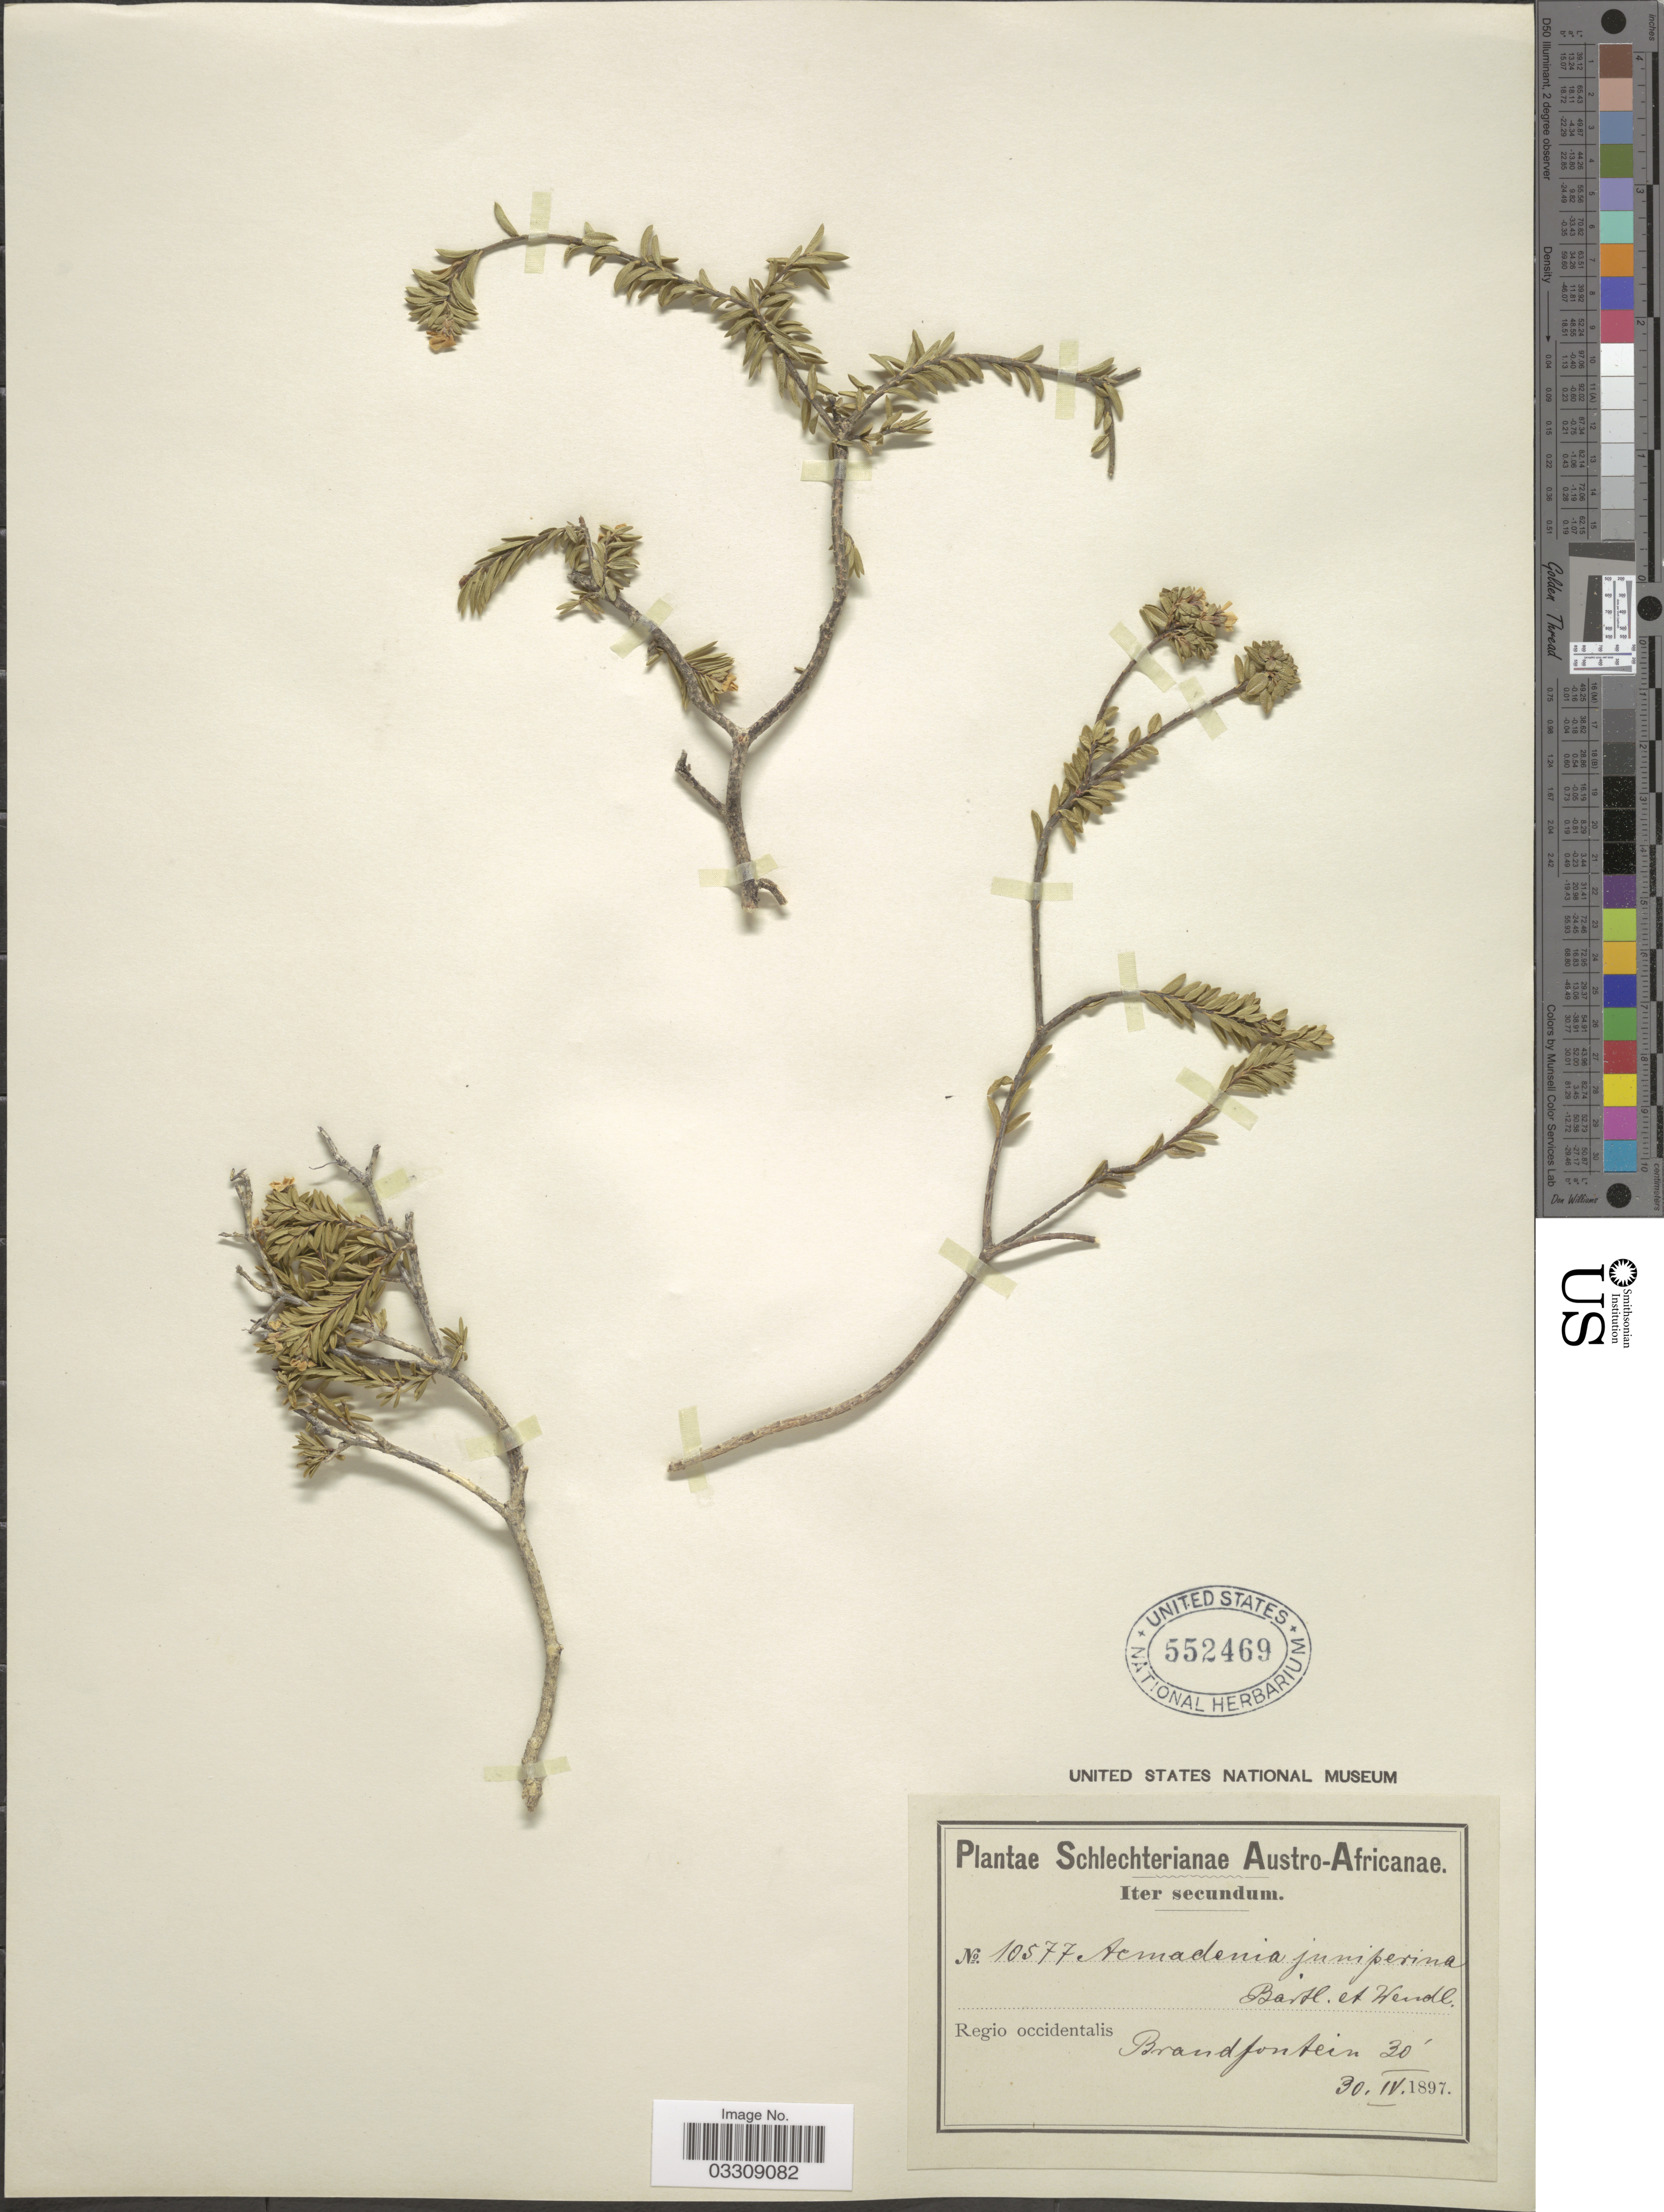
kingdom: Plantae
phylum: Tracheophyta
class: Magnoliopsida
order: Sapindales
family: Rutaceae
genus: Acmadenia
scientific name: Acmadenia juniperina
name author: Bartl. & H.L. Wendl.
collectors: Schlechter, --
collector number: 10577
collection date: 1897-04-30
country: South Africa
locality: Austro-Africanae. Regio occidentalis Brandfontein.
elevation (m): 9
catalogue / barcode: US 552469